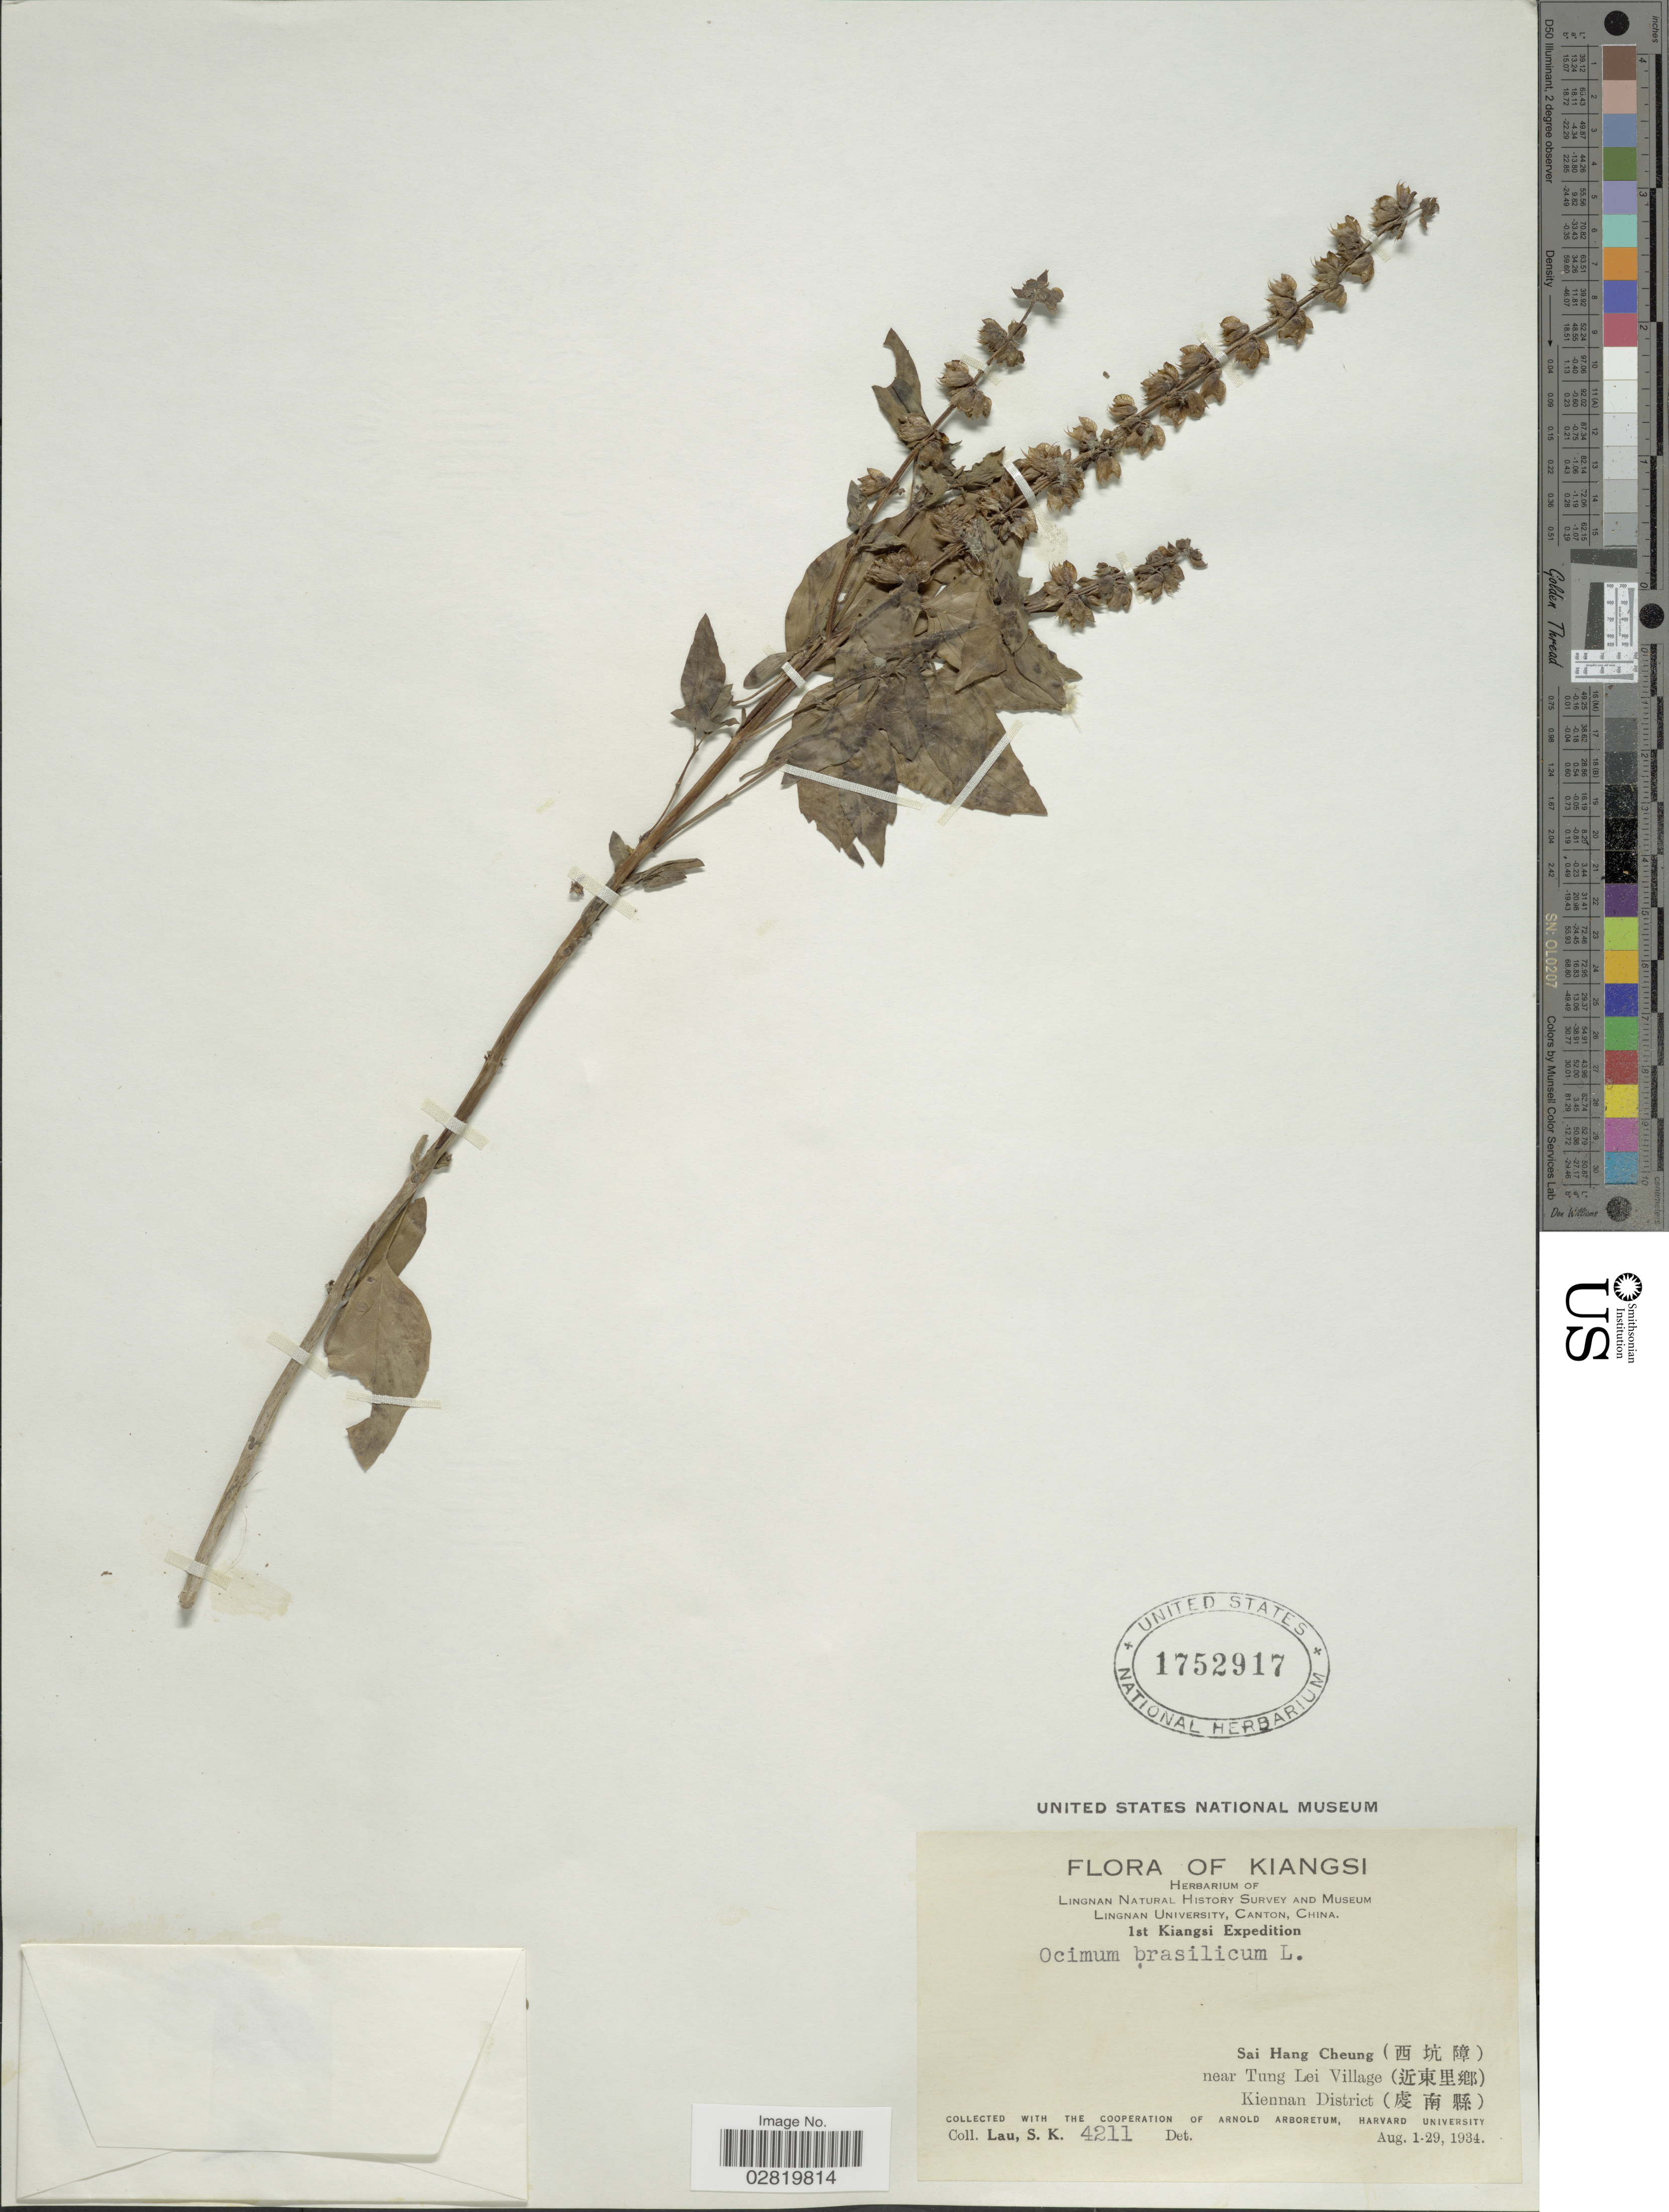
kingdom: Plantae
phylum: Tracheophyta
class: Magnoliopsida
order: Lamiales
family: Lamiaceae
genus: Ocimum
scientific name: Ocimum basilicum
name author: L.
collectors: S. K. Lau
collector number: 4211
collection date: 1934-08-01/1934-08-29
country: China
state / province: Jiangxi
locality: Kiangsi, Sai Hang Cheung, near Tung Lei Village, Kiennan District.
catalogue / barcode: US 1752917